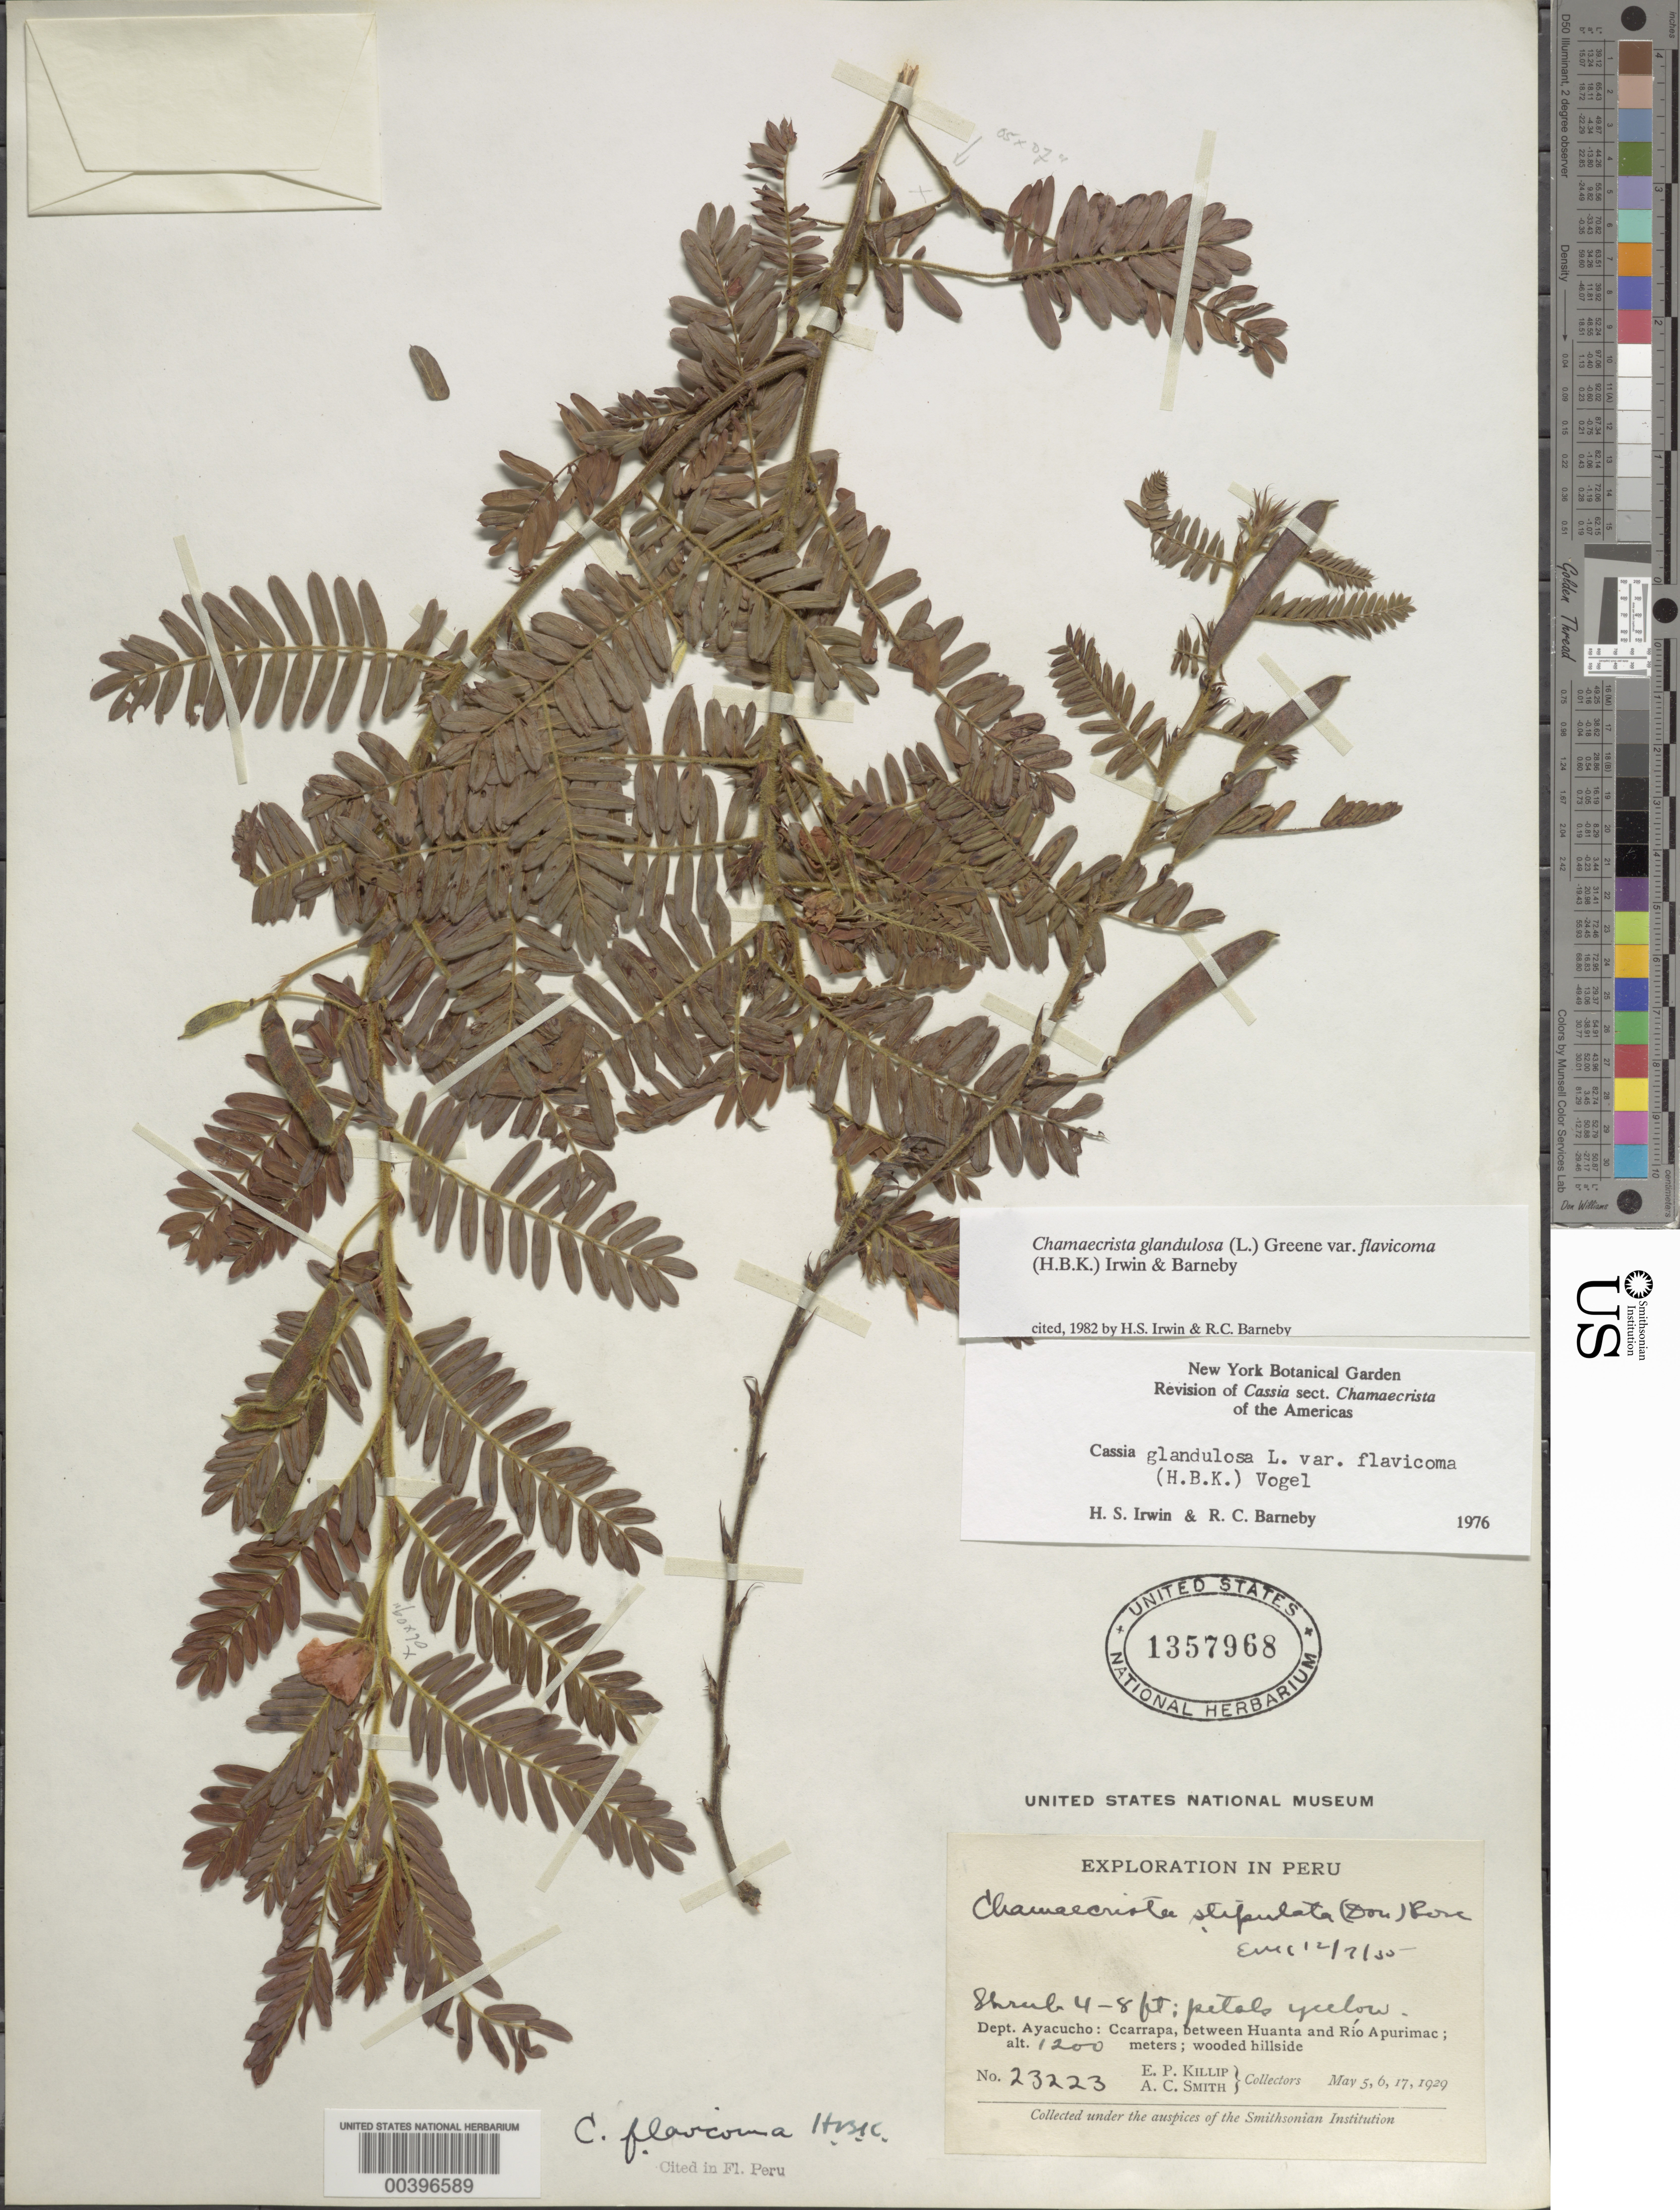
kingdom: Plantae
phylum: Tracheophyta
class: Magnoliopsida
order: Fabales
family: Fabaceae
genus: Chamaecrista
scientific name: Chamaecrista glandulosa var. flavicoma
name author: (Kunth) H.S. Irwin & Barneby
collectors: E. P. Killip & A. C. Smith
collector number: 23223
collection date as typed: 05 May 1929 to 17 May 1929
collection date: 1929-05-05/1929-05-17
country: Peru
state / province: Ayacucho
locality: Ccarrapa, between Huanta and Río Apurímac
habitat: Wooded hillside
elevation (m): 1200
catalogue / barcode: US 1357968